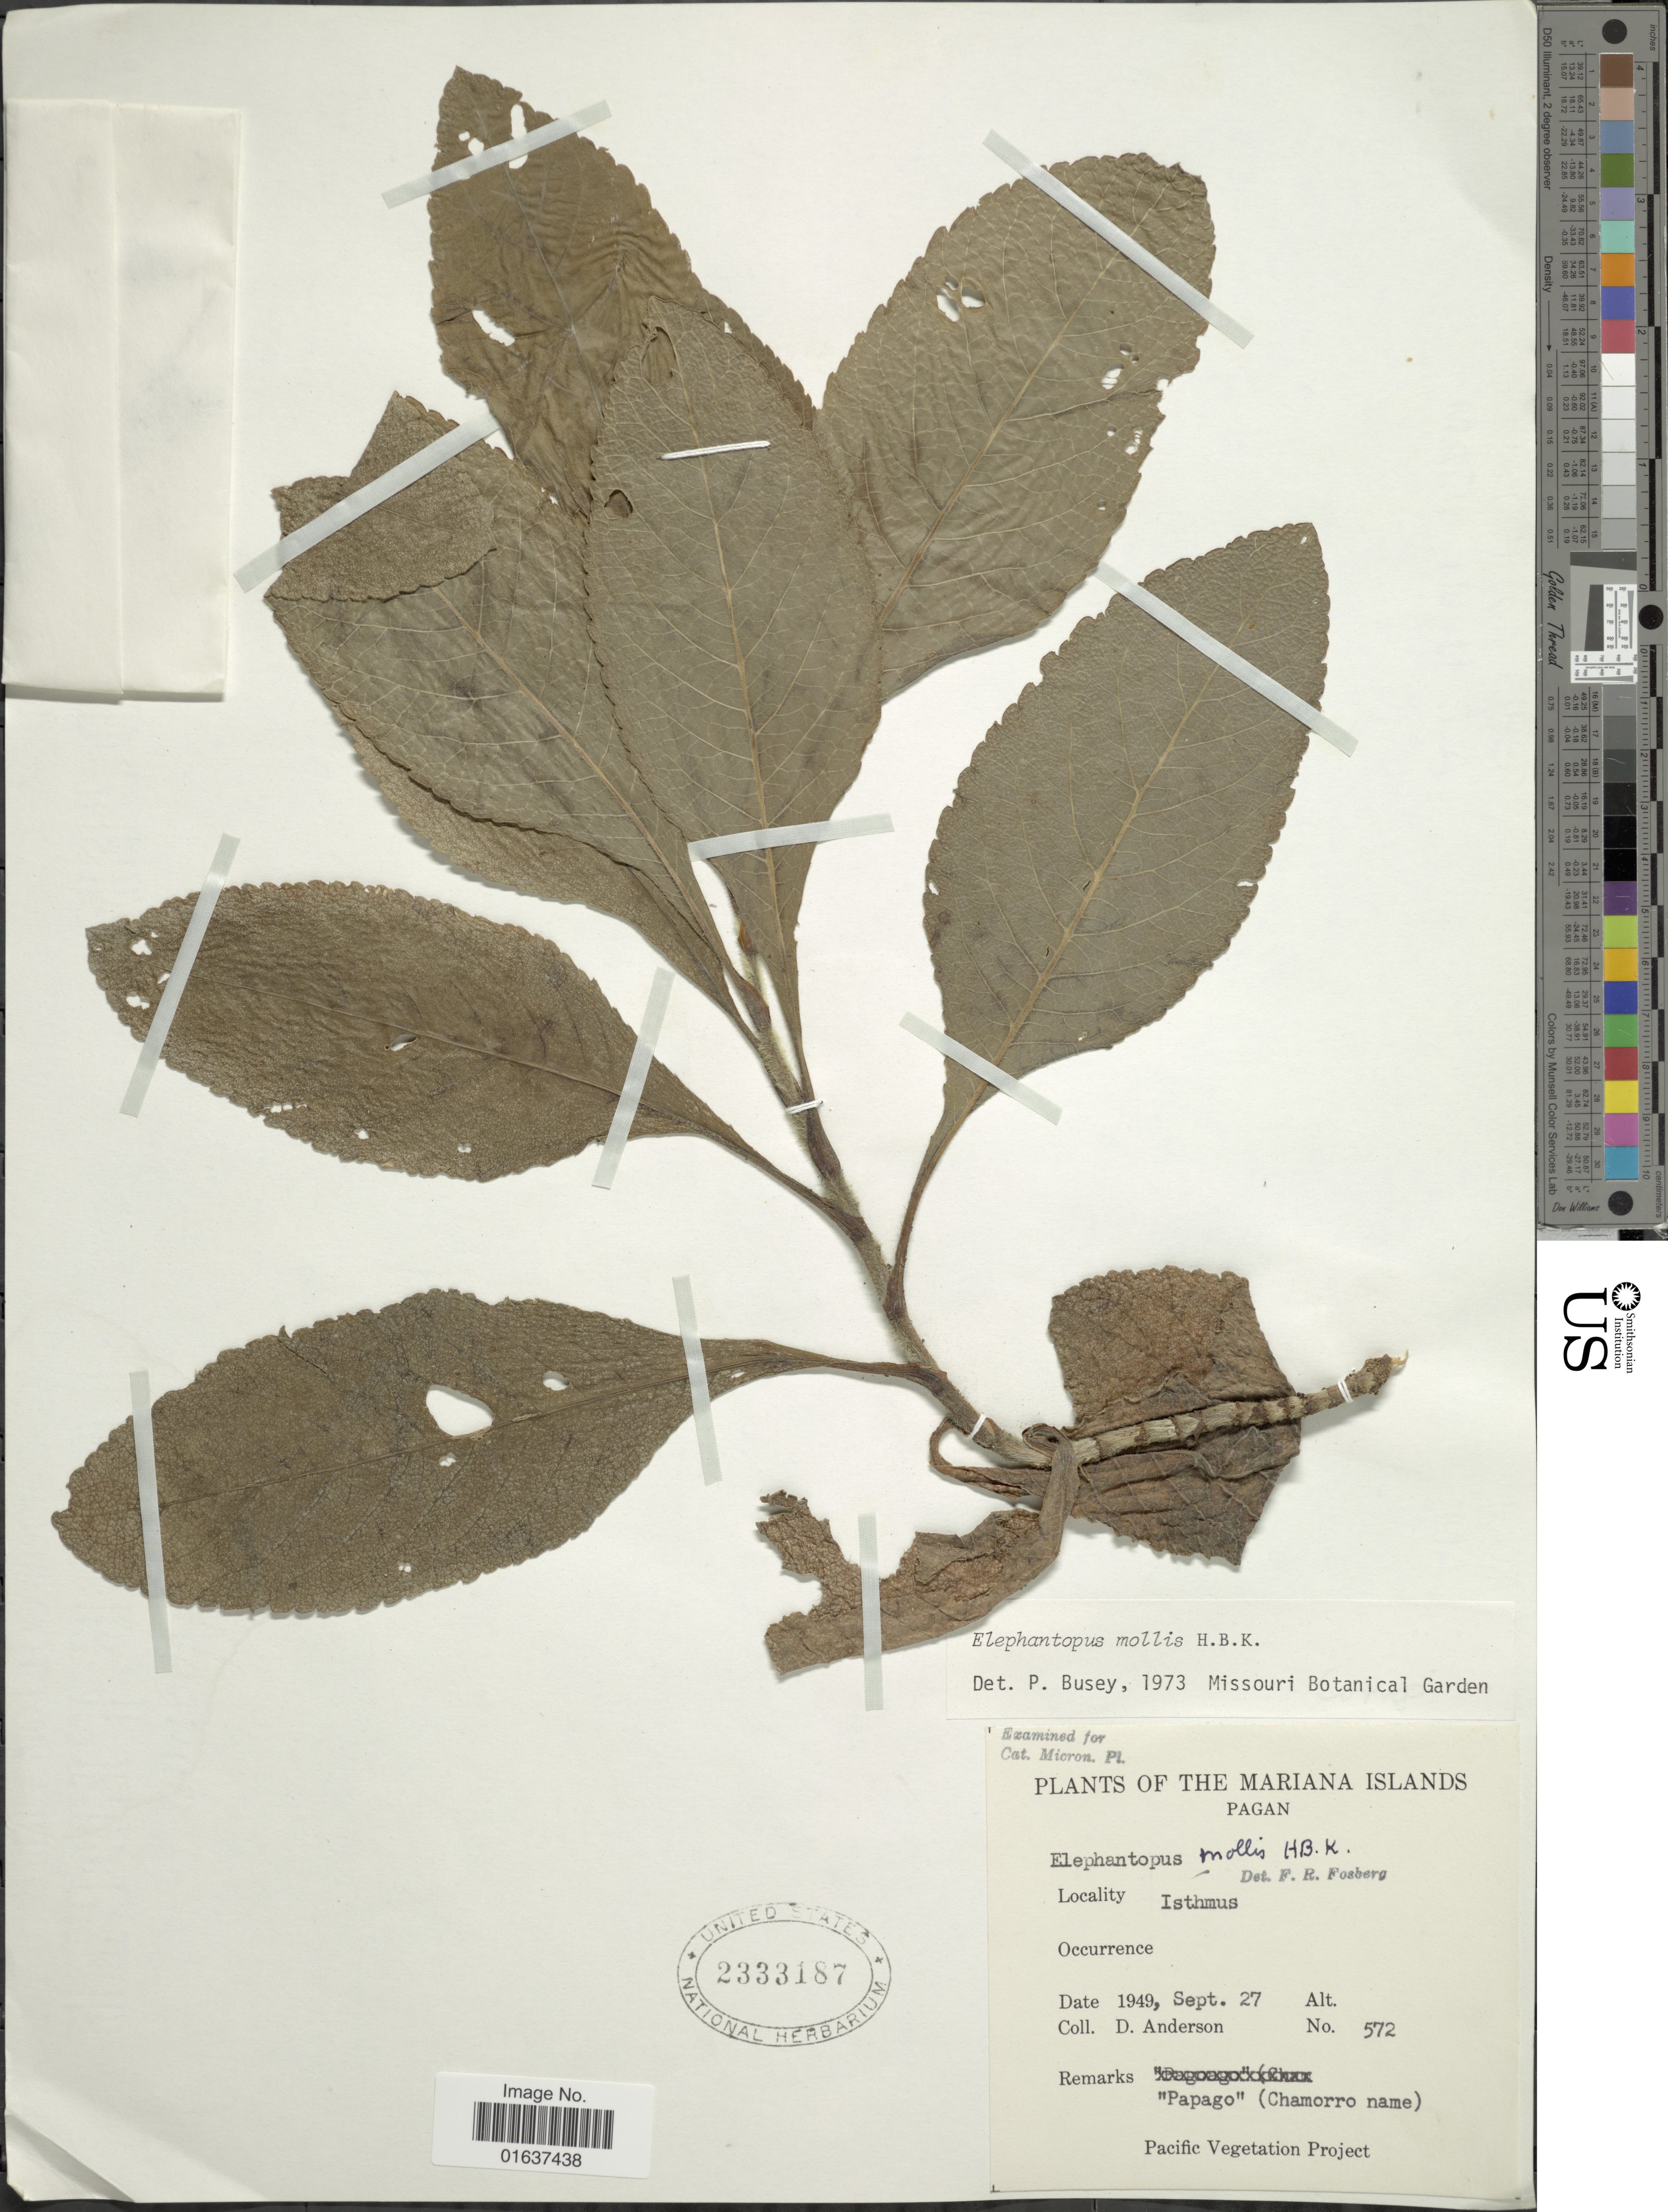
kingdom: Plantae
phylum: Tracheophyta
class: Magnoliopsida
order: Asterales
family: Asteraceae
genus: Elephantopus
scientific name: Elephantopus mollis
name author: Kunth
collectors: D. Anderson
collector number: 572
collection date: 1949-09-27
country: Northern Mariana Islands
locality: The Mariana Islands. Pagan. Isthmus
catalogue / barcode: US 2333187